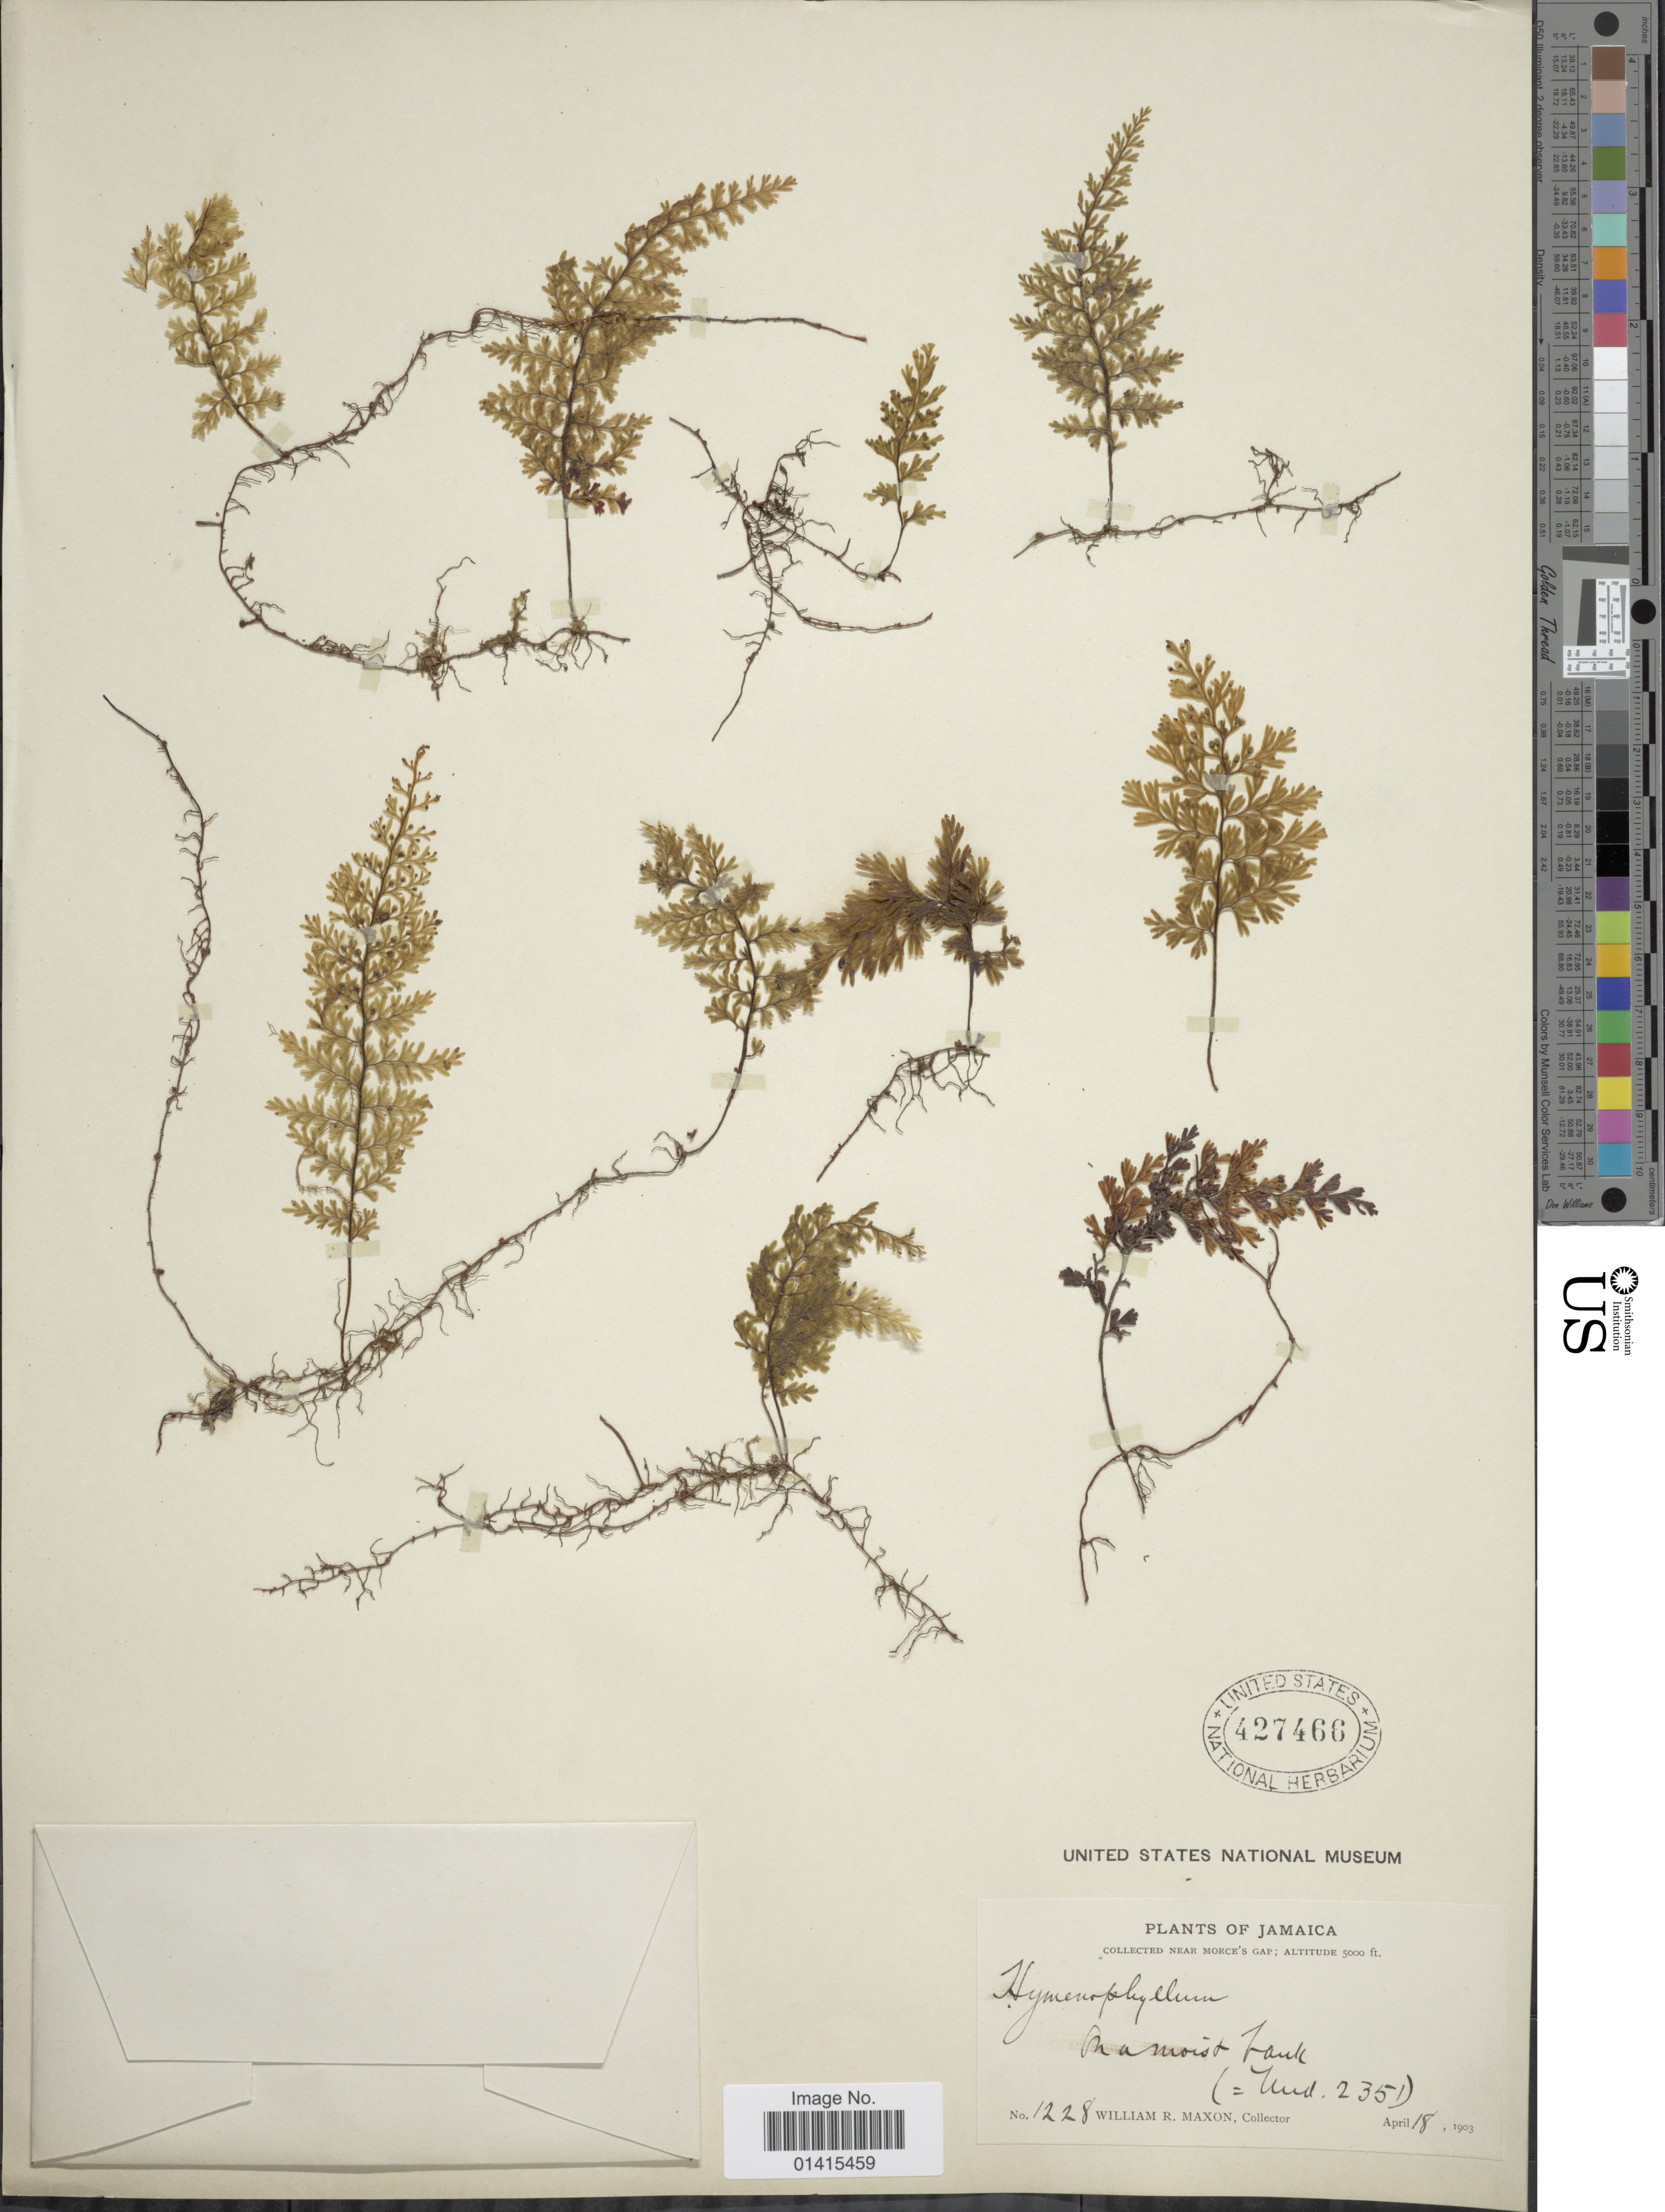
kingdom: Plantae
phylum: Tracheophyta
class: Polypodiopsida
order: Hymenophyllales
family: Hymenophyllaceae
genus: Hymenophyllum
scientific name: Hymenophyllum polyanthos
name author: (Sw.) Sw.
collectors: W. R. Maxon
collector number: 1228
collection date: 1903-04-18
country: Jamaica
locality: Jamaica, near Moce's Gap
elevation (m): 1524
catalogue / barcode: US 427466